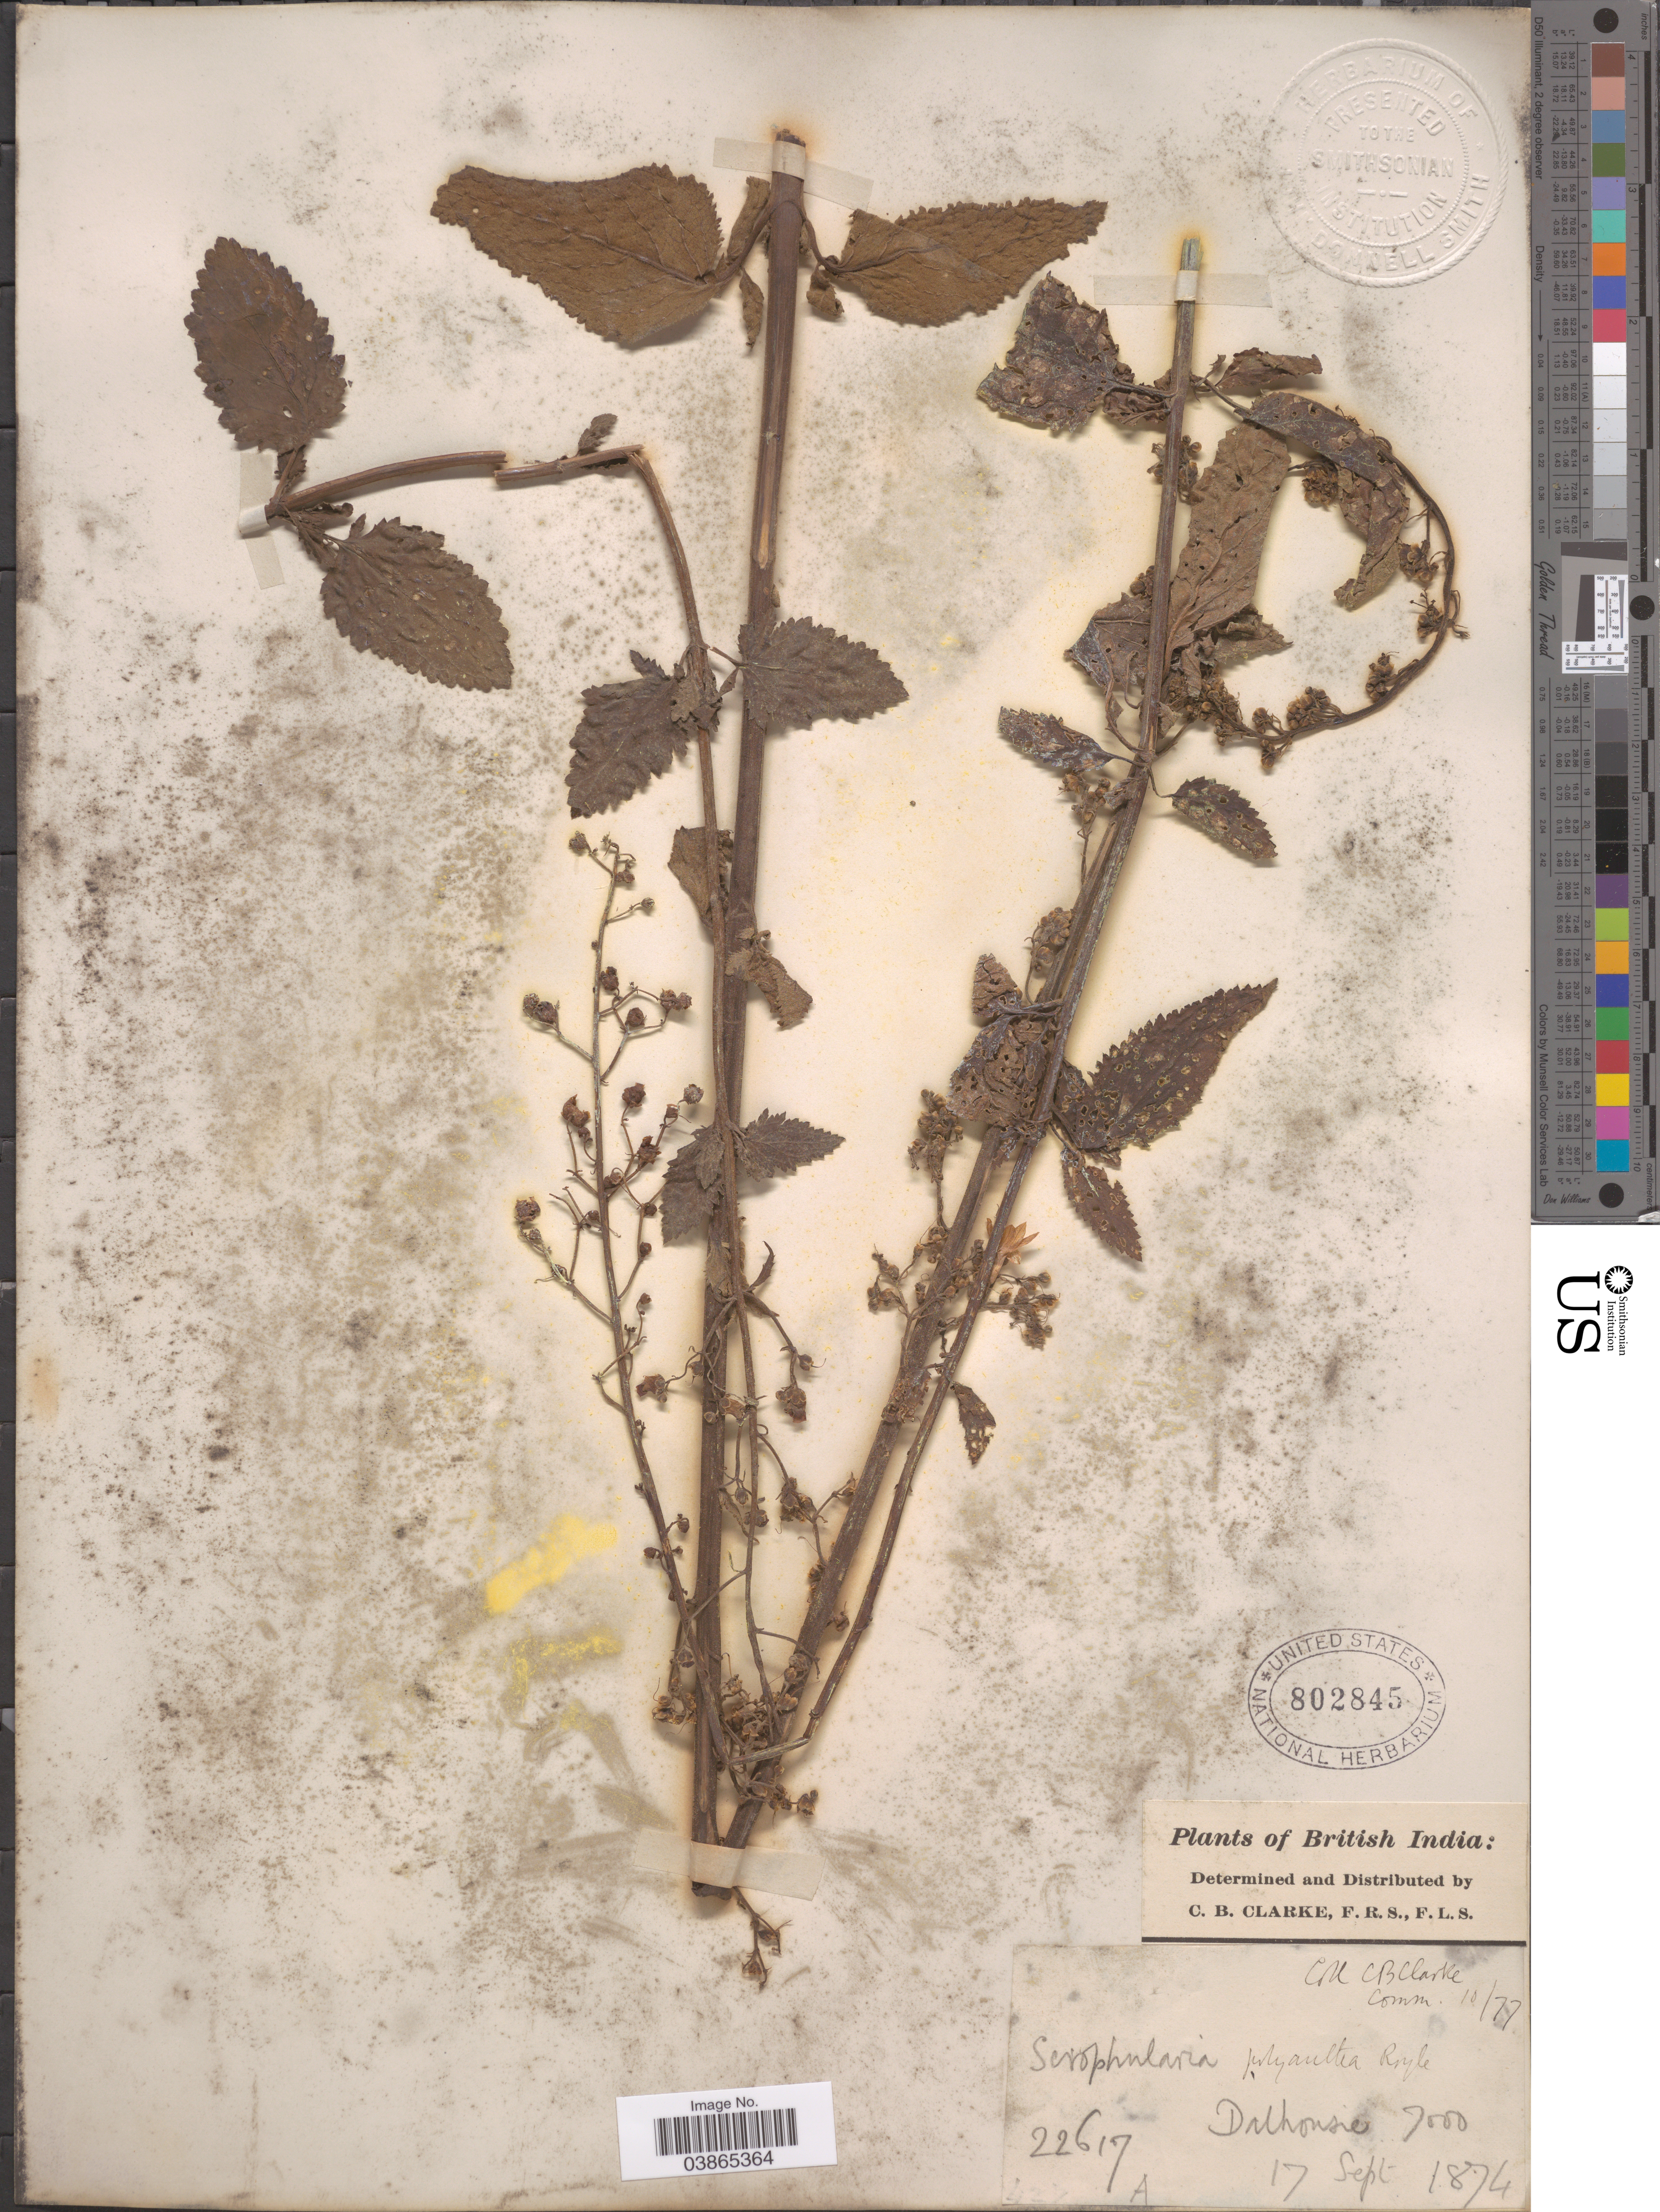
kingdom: Plantae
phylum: Tracheophyta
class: Magnoliopsida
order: Lamiales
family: Scrophulariaceae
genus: Scrophularia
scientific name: Scrophularia polyantha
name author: Royle ex Benth.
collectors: C. B. Clarke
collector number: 22617A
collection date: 1874-09-17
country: India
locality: British India. Dalhousie.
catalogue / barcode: US 802845